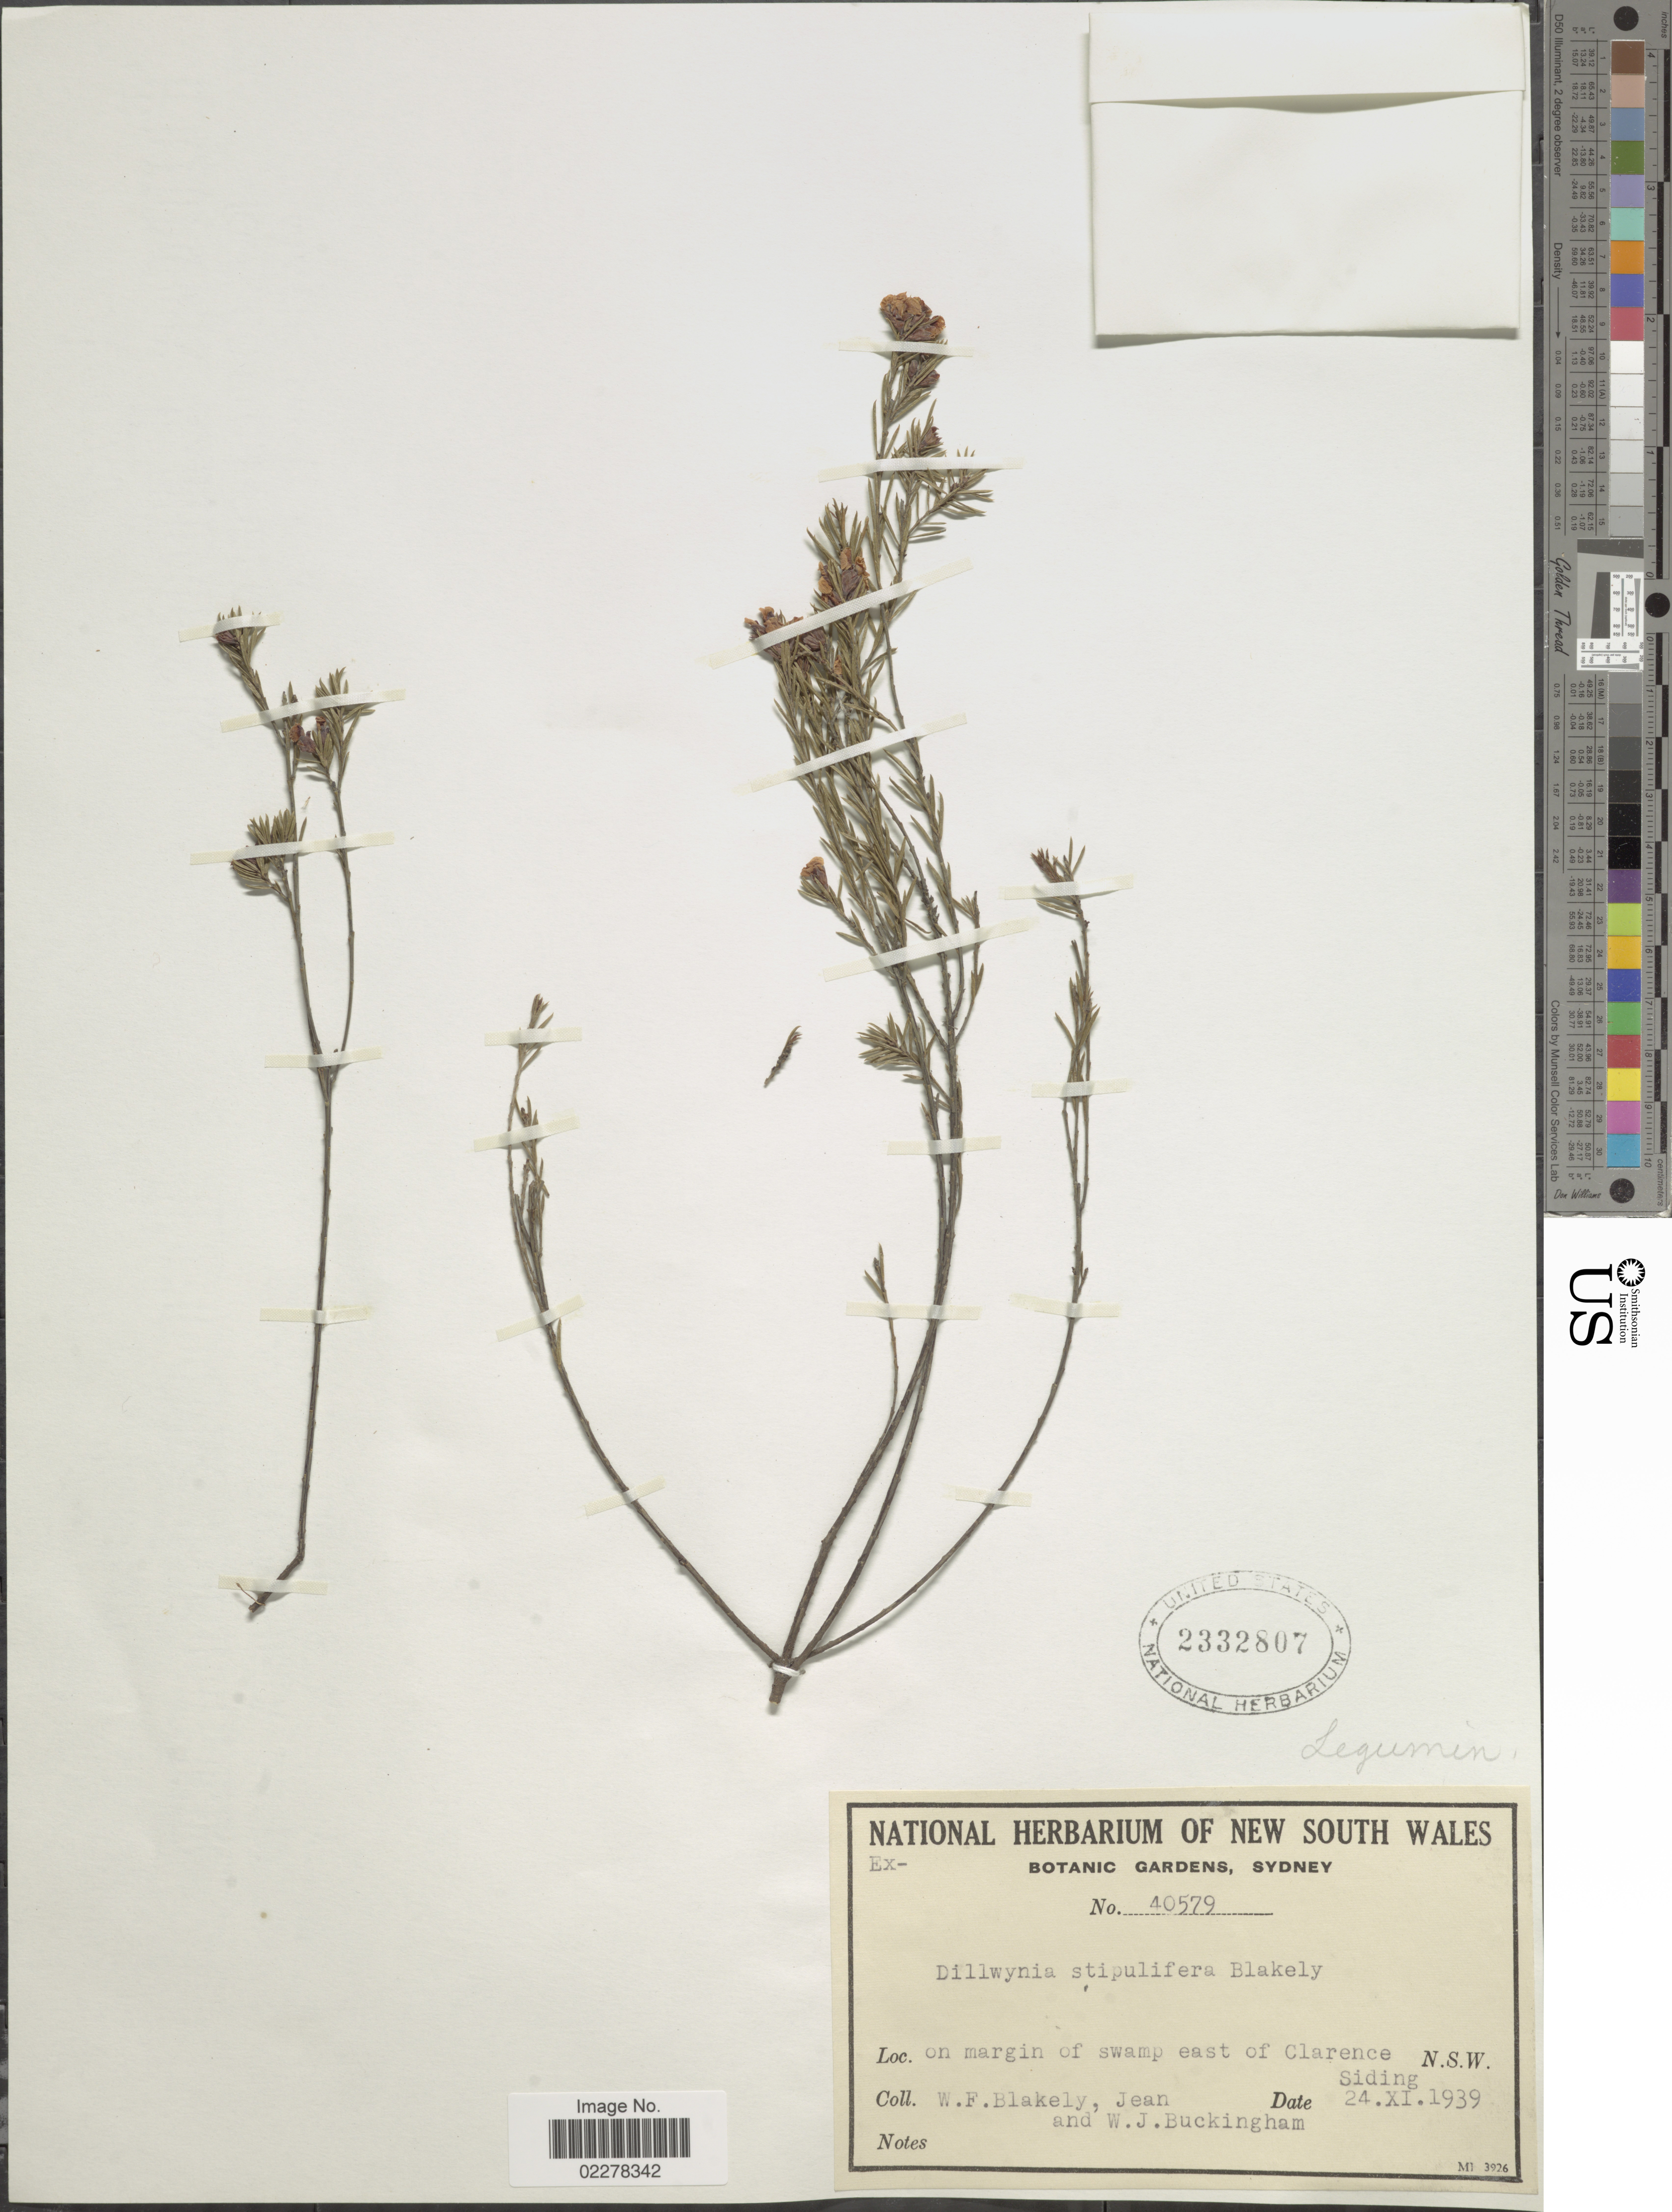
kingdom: Plantae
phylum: Tracheophyta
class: Magnoliopsida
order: Fabales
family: Fabaceae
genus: Dillwynia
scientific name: Dillwynia stipulifera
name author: Blakely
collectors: W. Blakely, J. Buckingham & W. Buckingham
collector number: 40579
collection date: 1939-11-24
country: Australia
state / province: New South Wales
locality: On margin of swamp east of Clarence siding. N.S.W.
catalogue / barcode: US 2332807